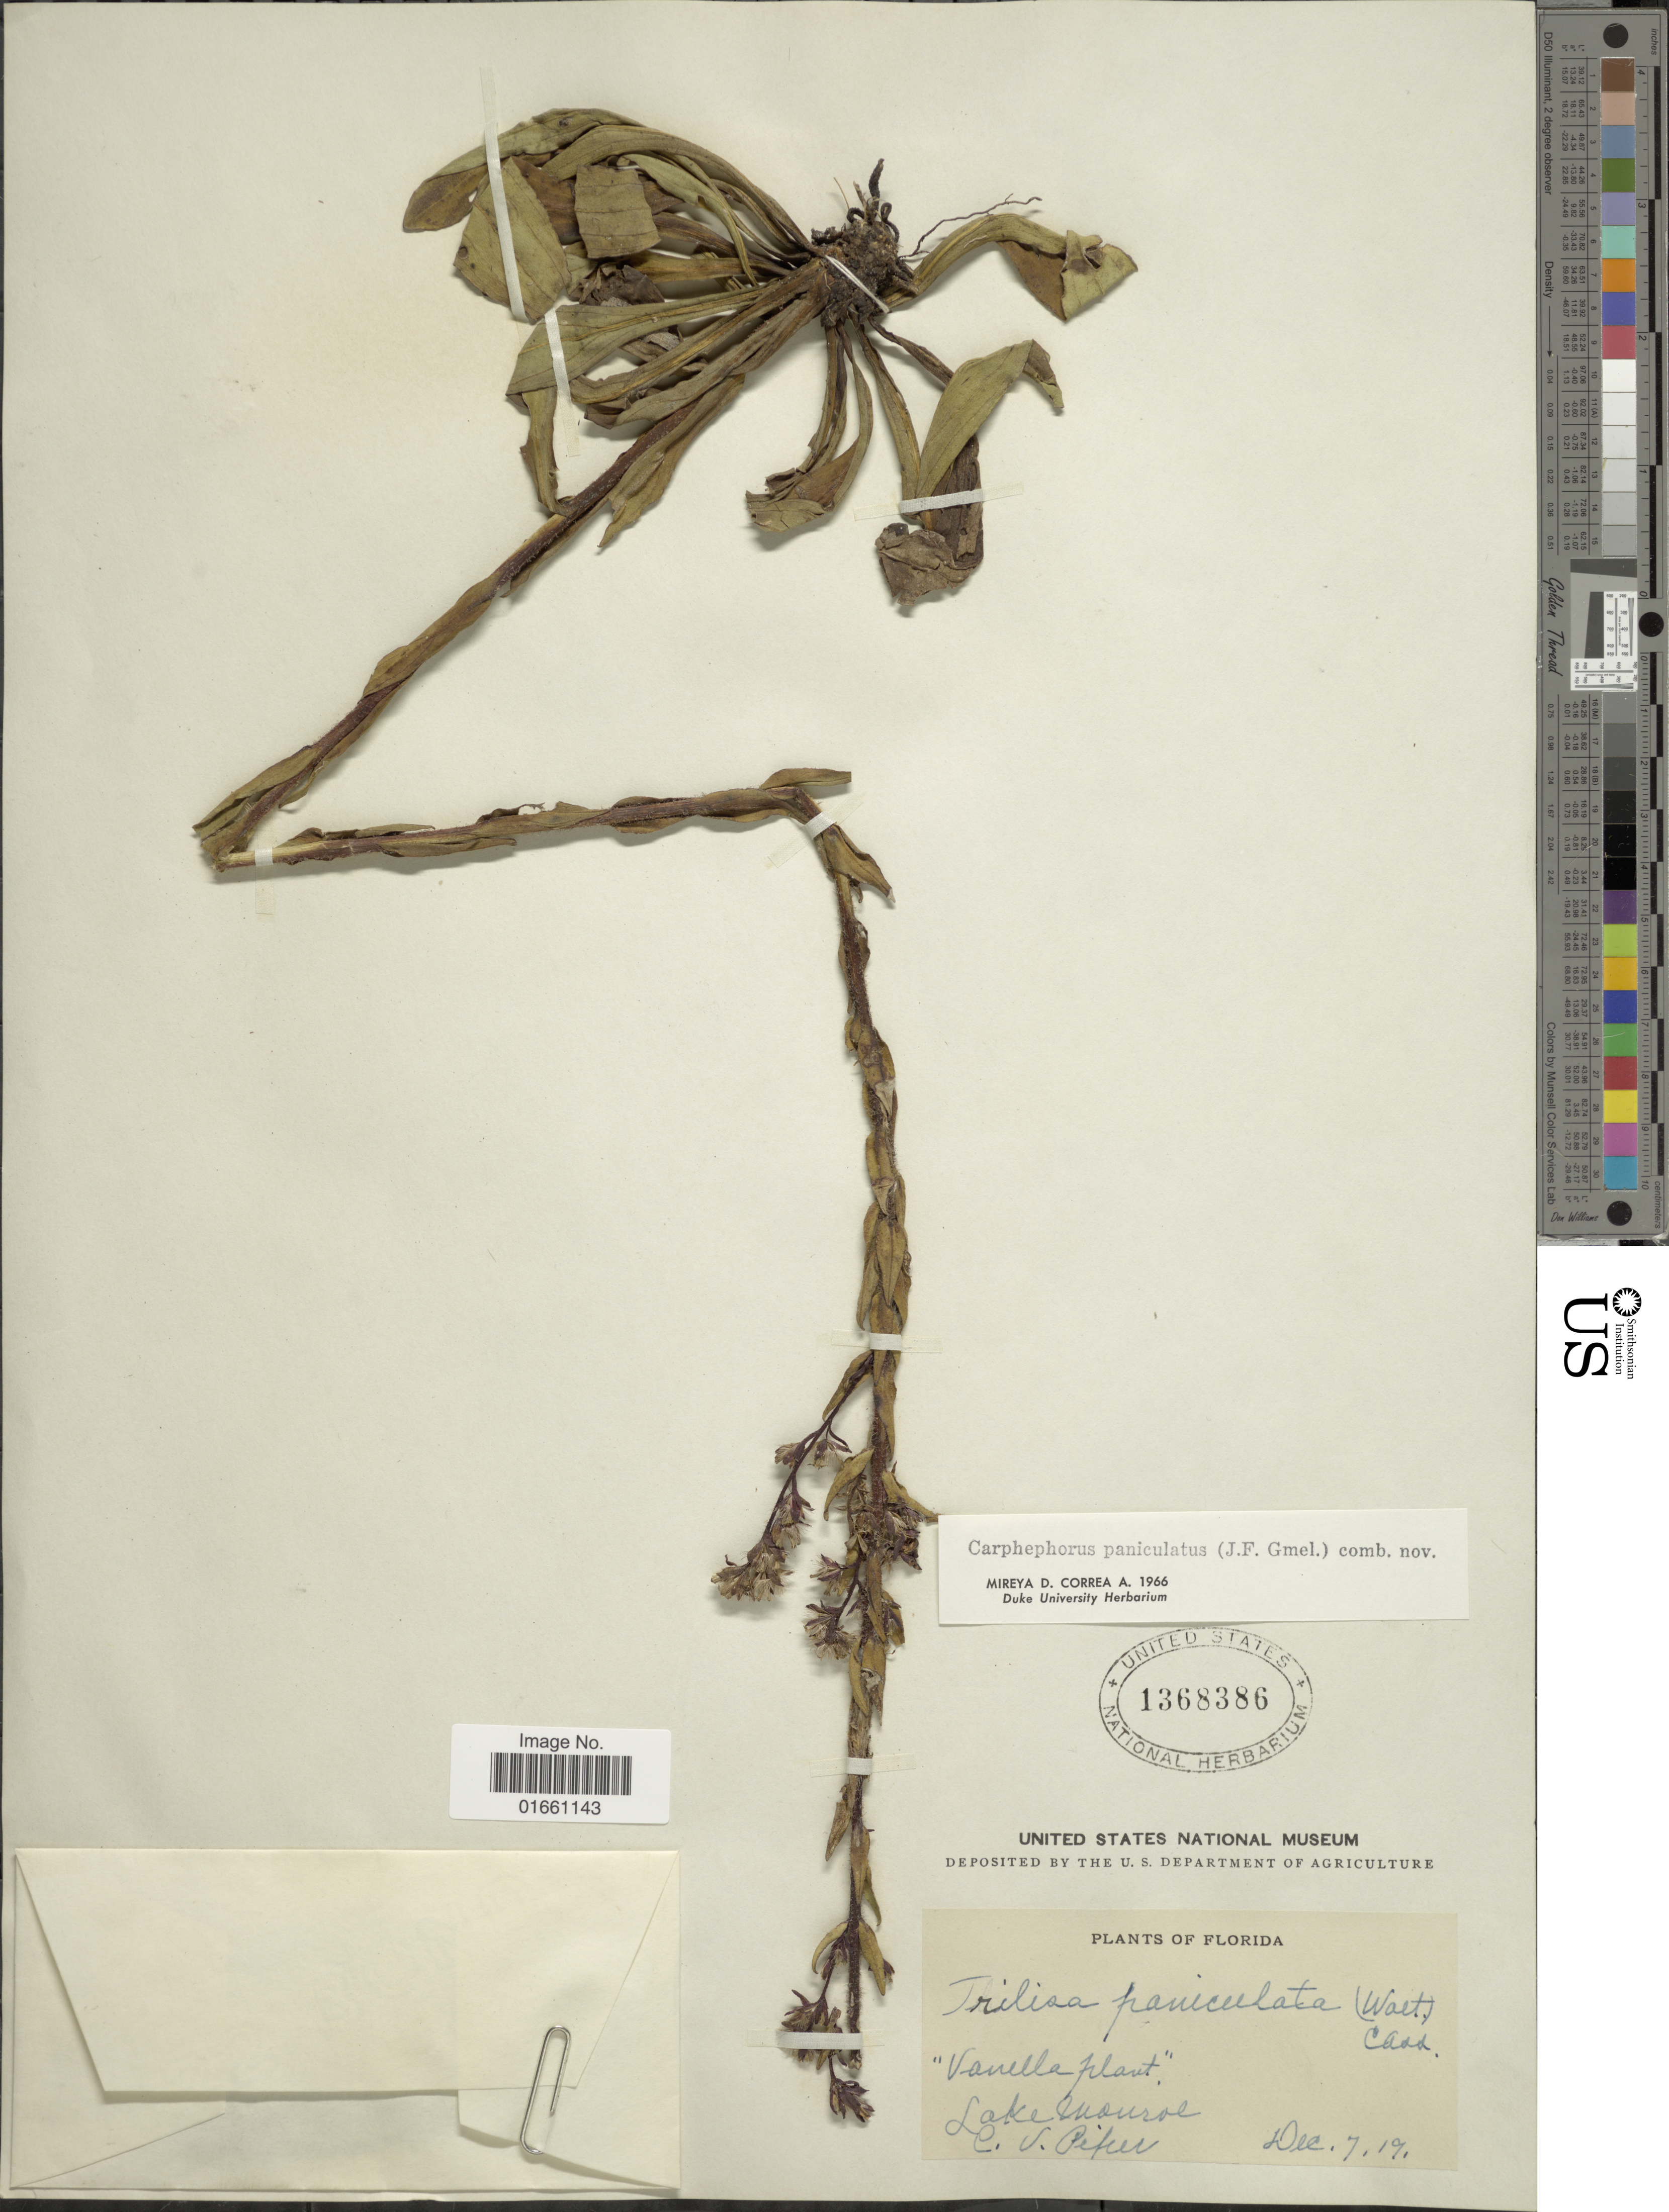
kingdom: Plantae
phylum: Tracheophyta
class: Magnoliopsida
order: Asterales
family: Asteraceae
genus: Trilisa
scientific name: Trilisa paniculata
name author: (J.F. Gmel.) Cass.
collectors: C. V. Piper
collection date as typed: Transcribed d/m/y: 7/12/19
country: United States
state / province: Florida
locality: Lake Monroe.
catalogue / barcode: US 1368386